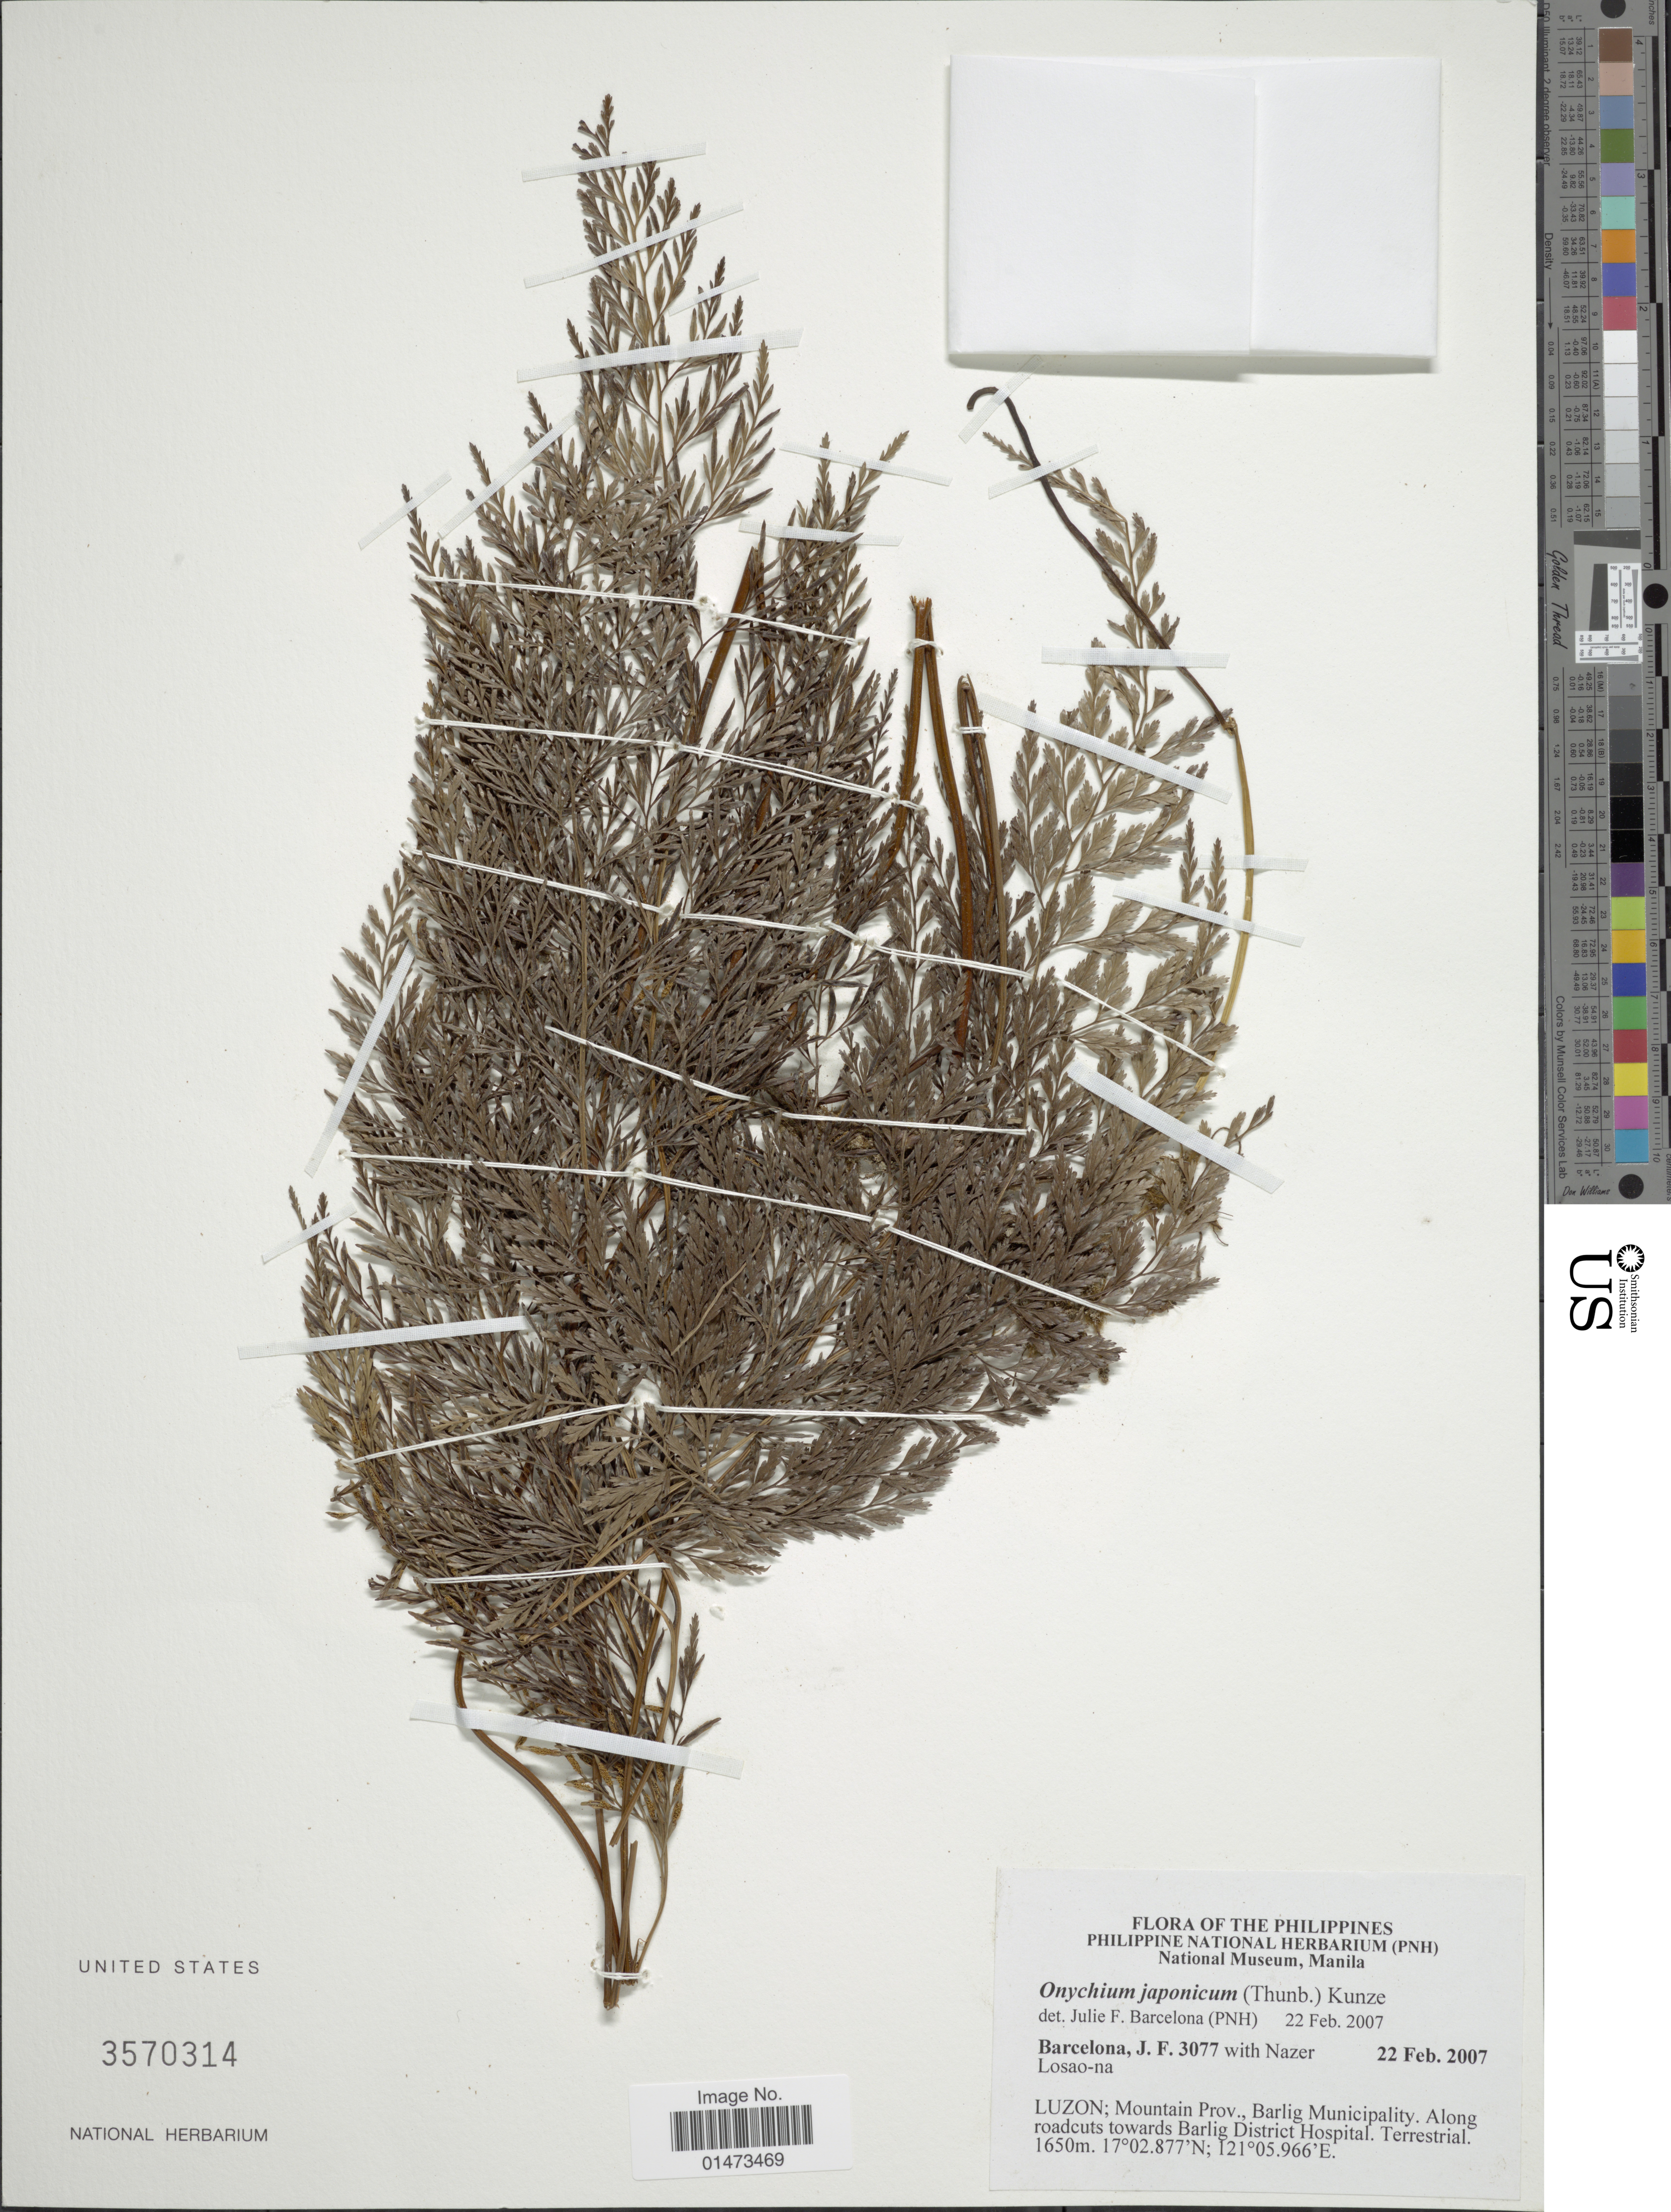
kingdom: Plantae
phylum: Tracheophyta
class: Polypodiopsida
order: Polypodiales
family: Pteridaceae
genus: Onychium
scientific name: Onychium japonicum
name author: (Thunb.) Kunze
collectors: J. F. Barcelona & N. Losao-na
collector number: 3077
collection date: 2007-02-22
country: Philippines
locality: Luzon; Mountain Prov., Barlig Municipality. Along roadcuts towards Barlig District Hospital.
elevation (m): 1650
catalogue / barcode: US 3570314